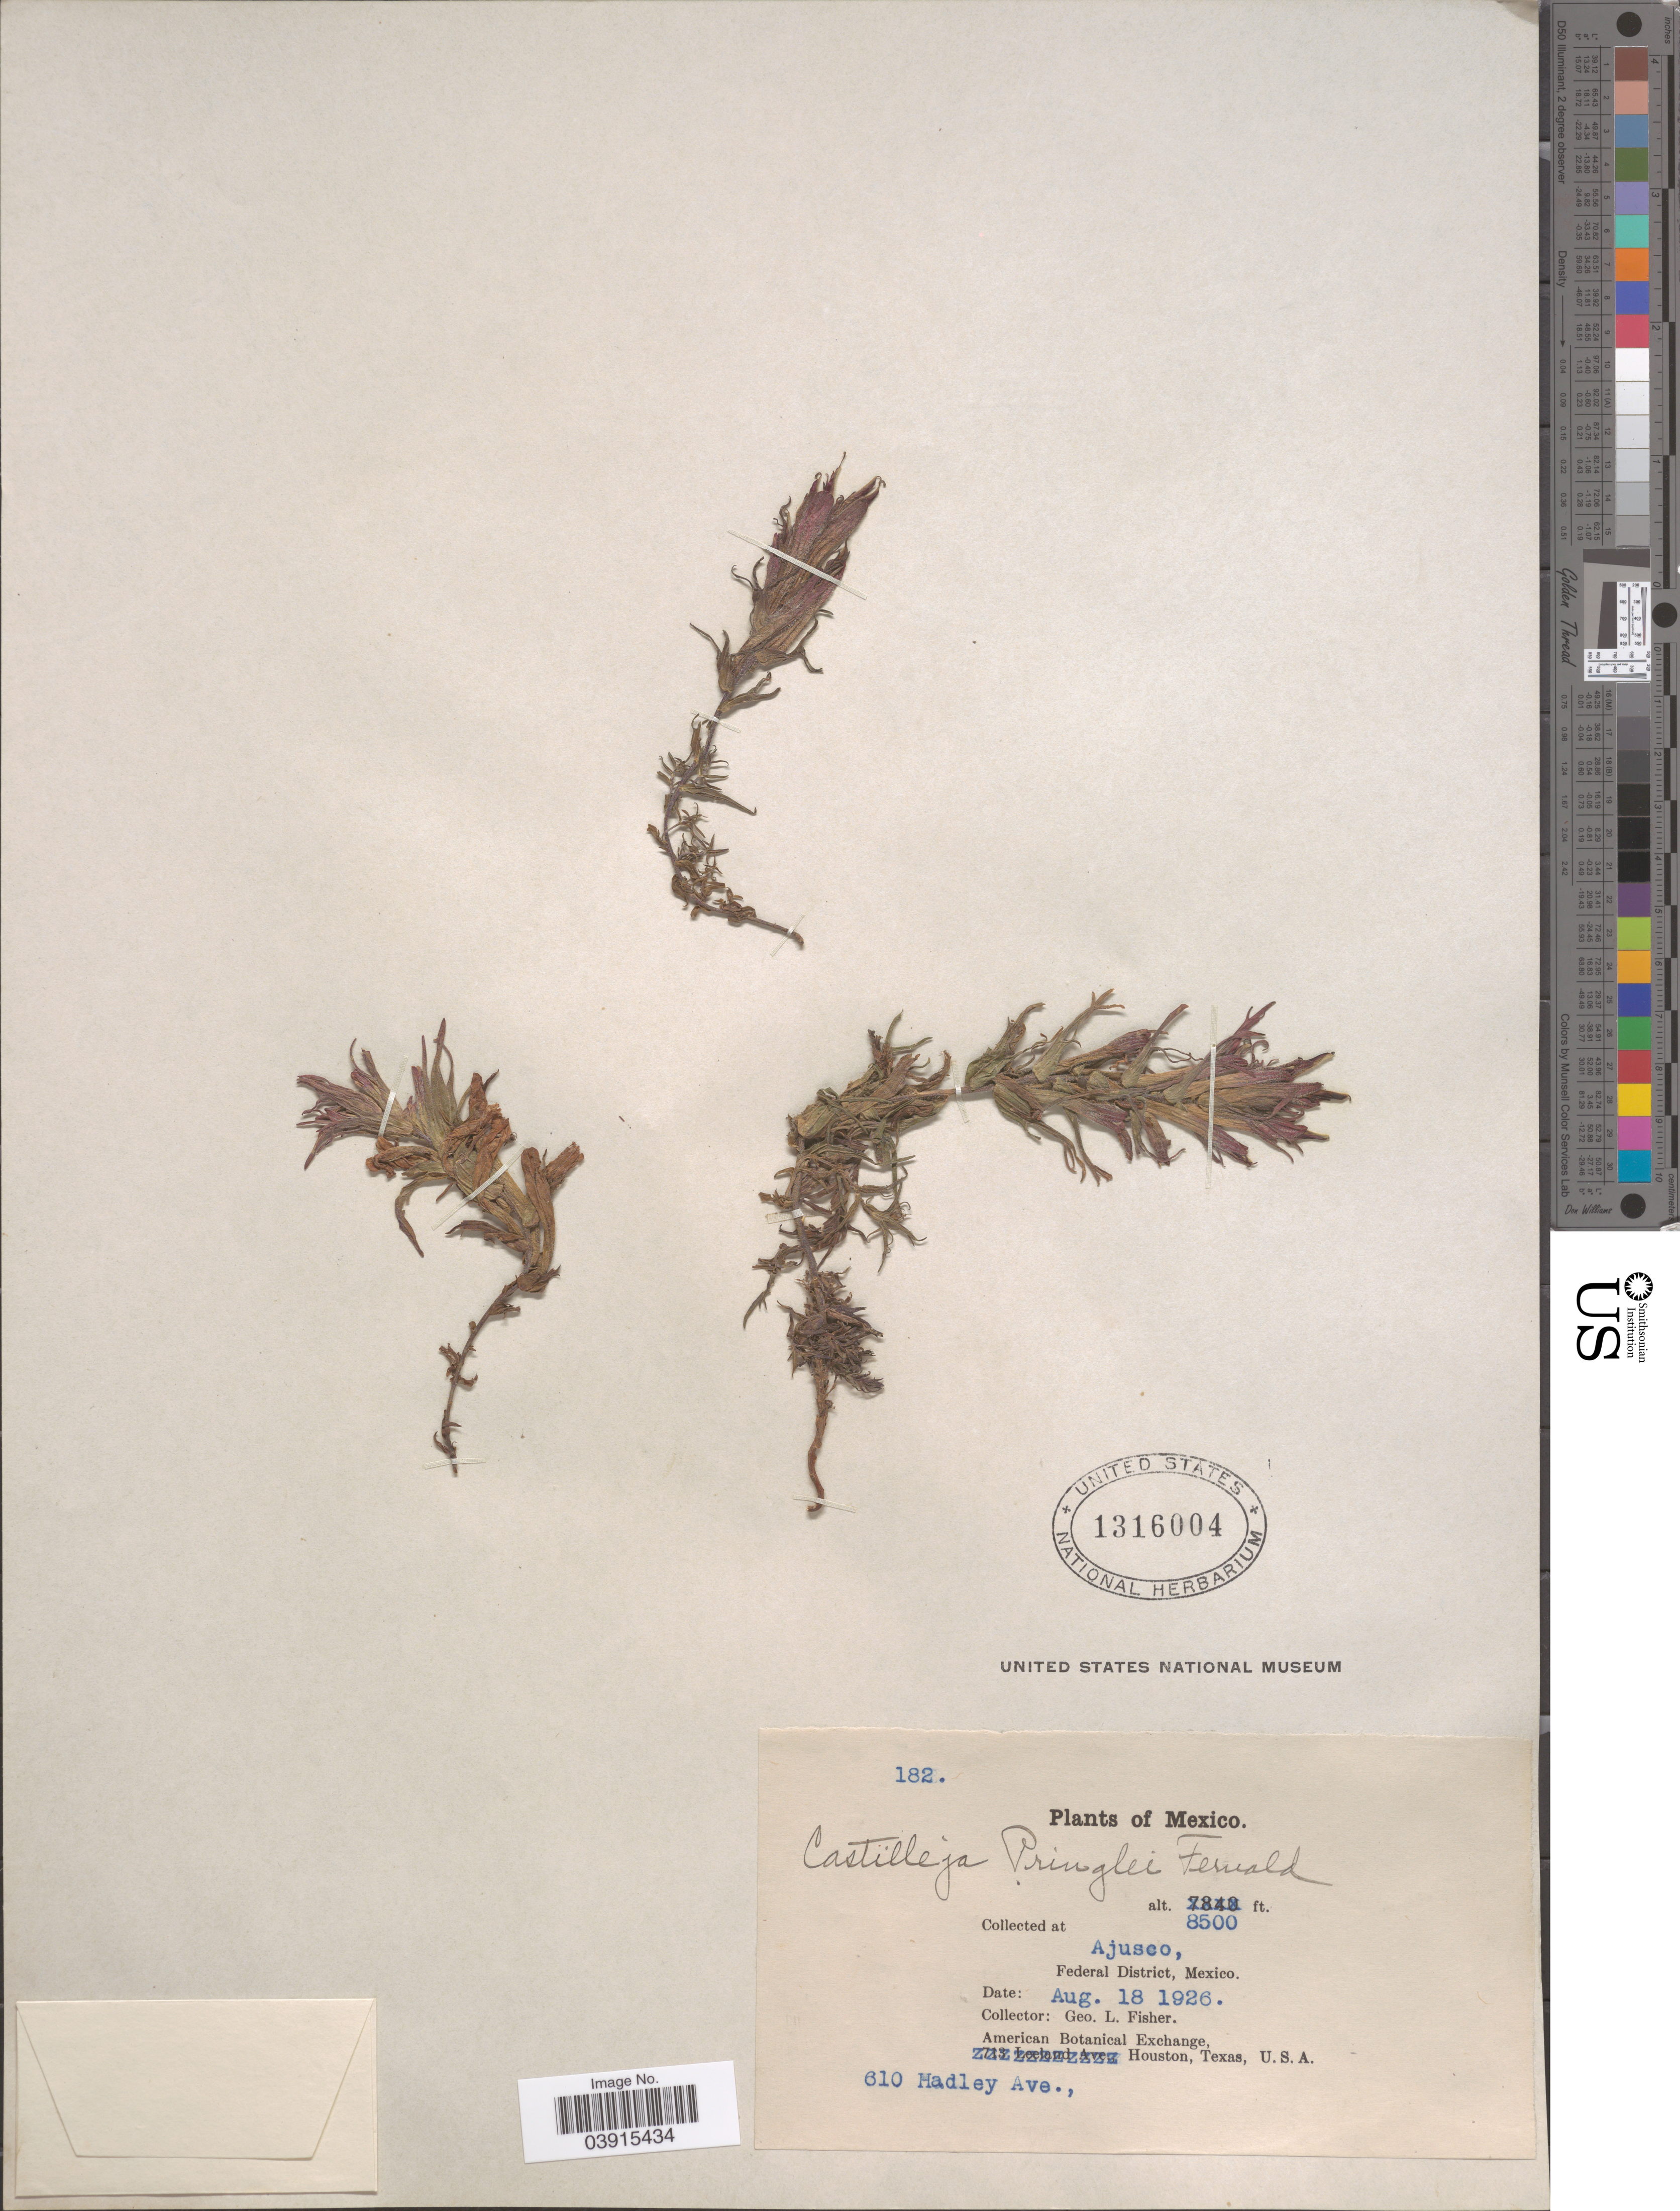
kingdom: Plantae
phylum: Tracheophyta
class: Magnoliopsida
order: Lamiales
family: Orobanchaceae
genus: Castilleja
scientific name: Castilleja schaffneri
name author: Hemsl.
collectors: G. L. Fisher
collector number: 182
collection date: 1926-08-18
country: Mexico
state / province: Distrito Federal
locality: Ajusco, Federal District.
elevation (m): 2591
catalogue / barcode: US 1316004